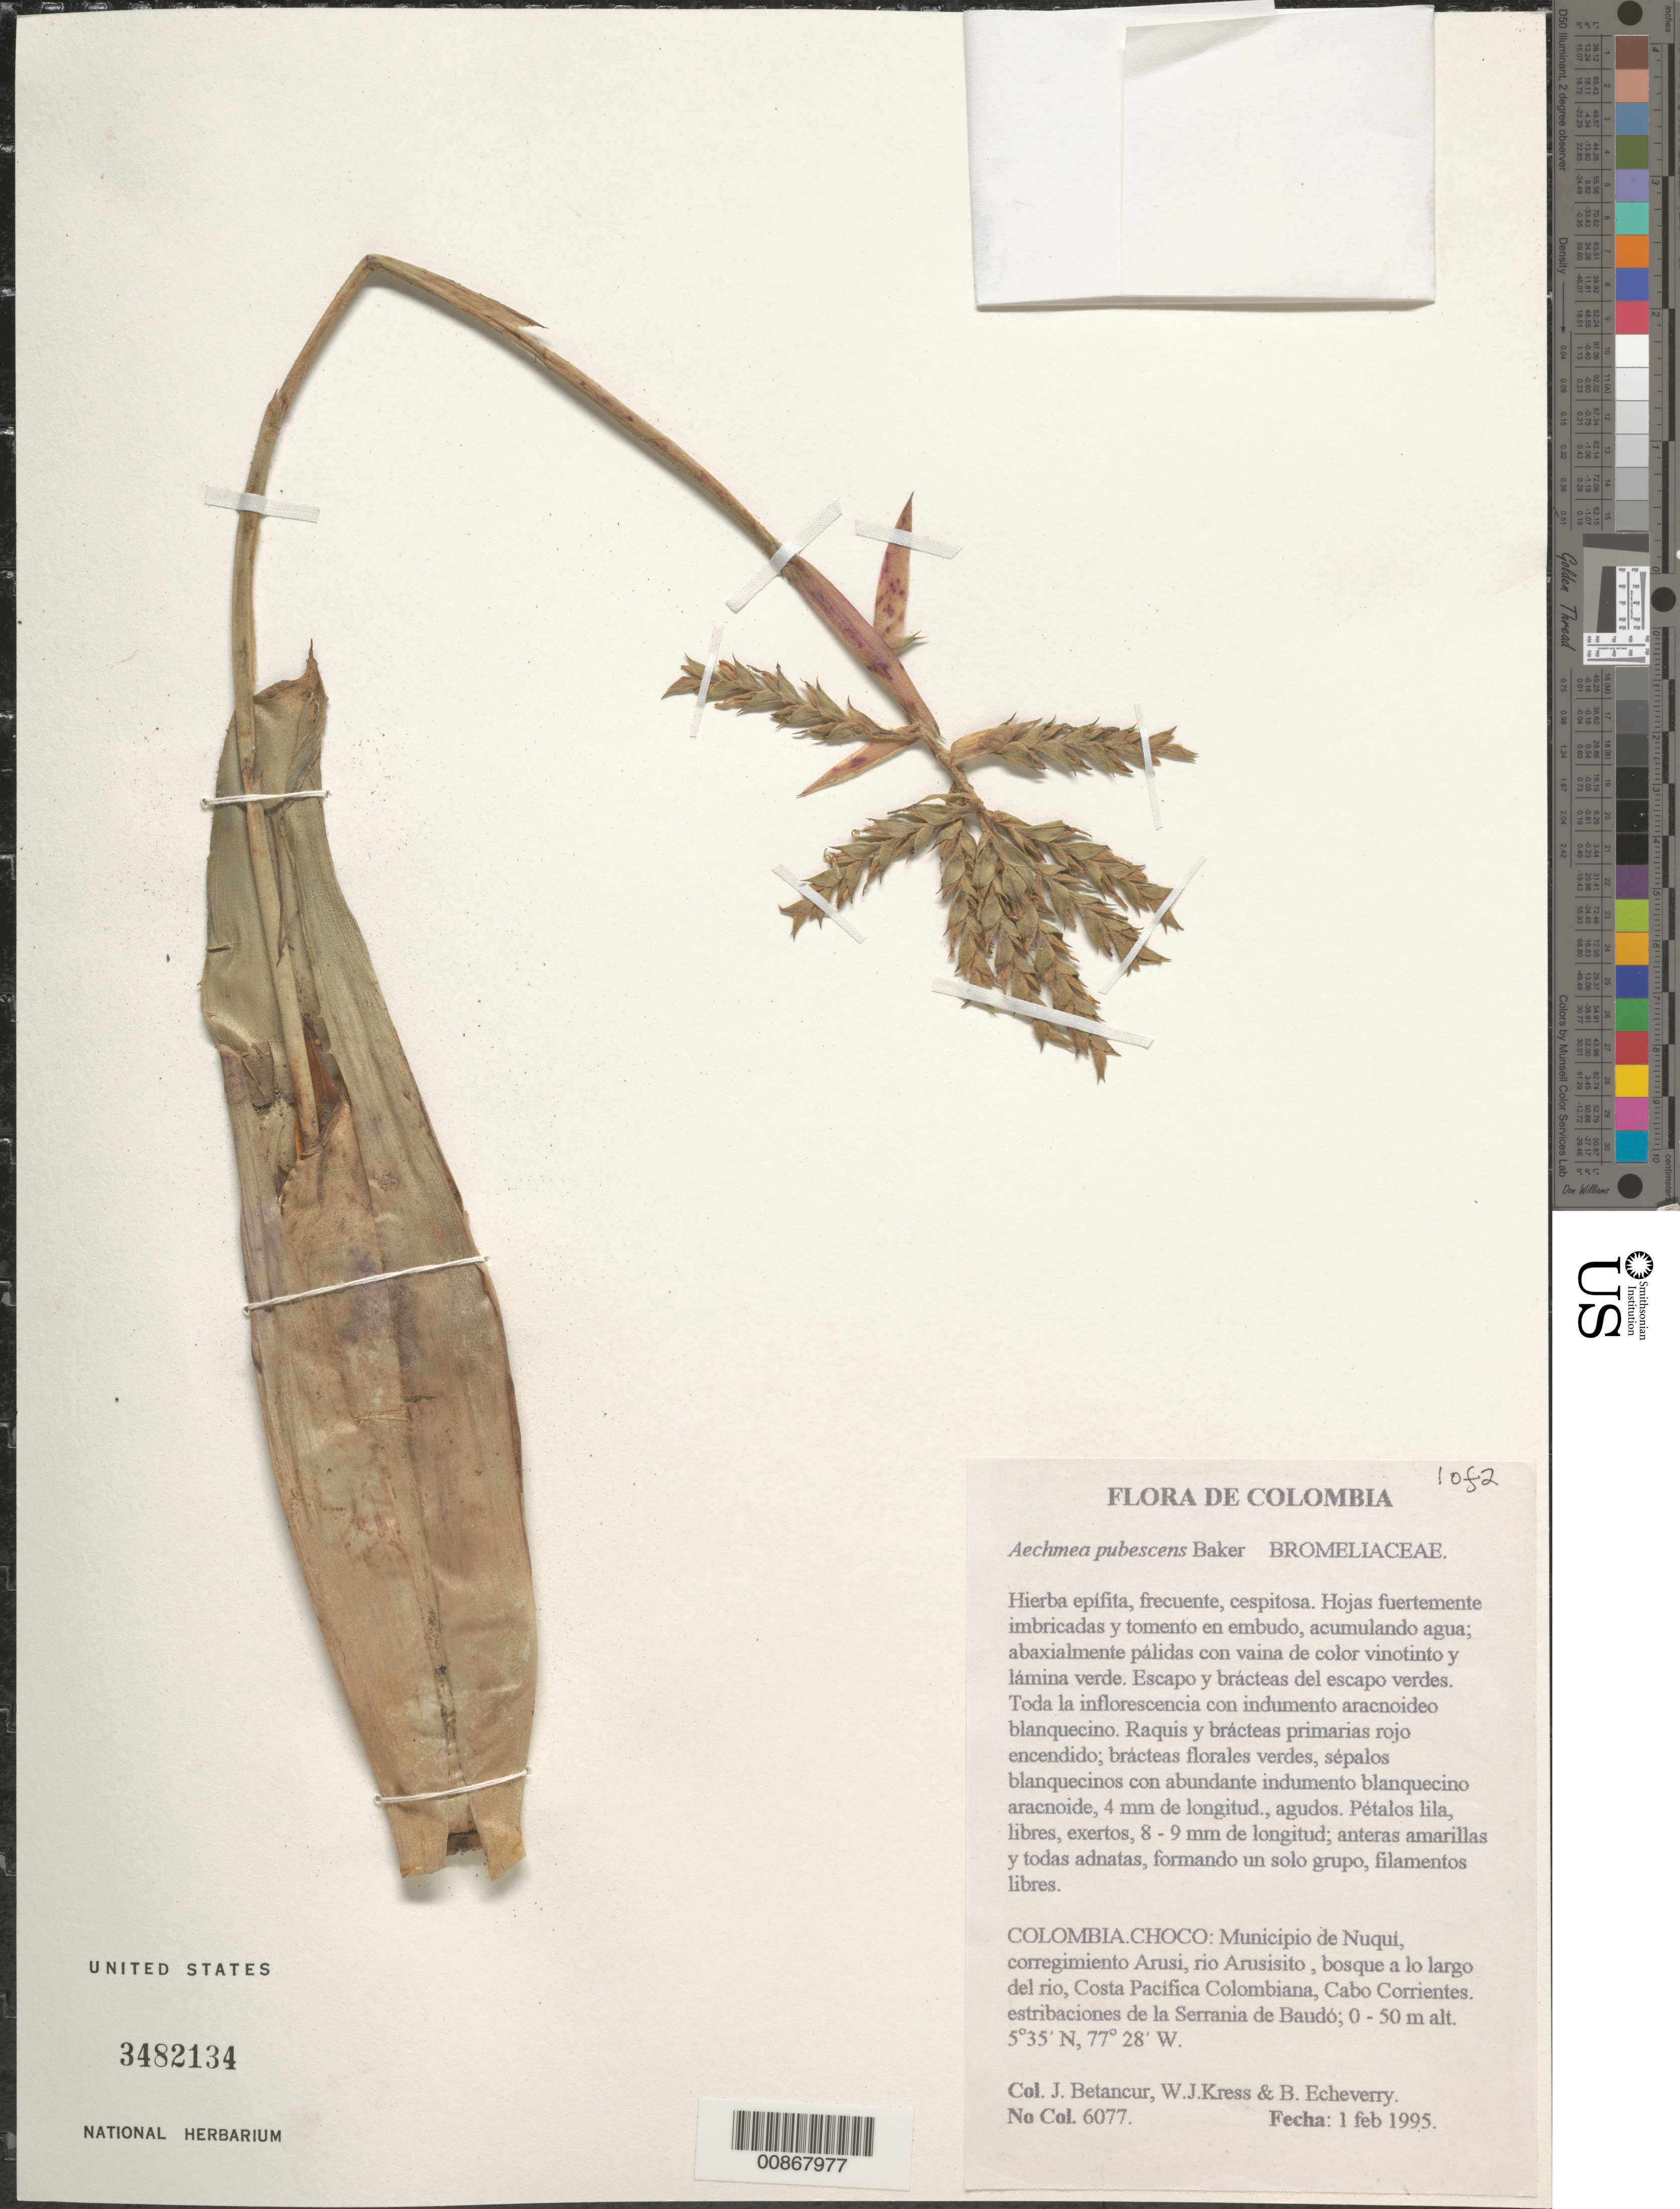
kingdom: Plantae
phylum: Tracheophyta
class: Liliopsida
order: Poales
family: Bromeliaceae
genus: Aechmea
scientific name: Aechmea pubescens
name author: Baker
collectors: J. C. Betancur, W. J. Kress & B. Echeverry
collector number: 6077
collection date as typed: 01 Feb 1995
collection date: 1995-02-01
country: Colombia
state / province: Chocó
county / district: Nuqui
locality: Corregimiento Arusi, rio Arusisito, bosque a lo largo del rio, Costa Pacifica Columbiana, Cabo Corrientes estrabaciones de la Serrania de Baudo.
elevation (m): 0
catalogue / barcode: US 3482134